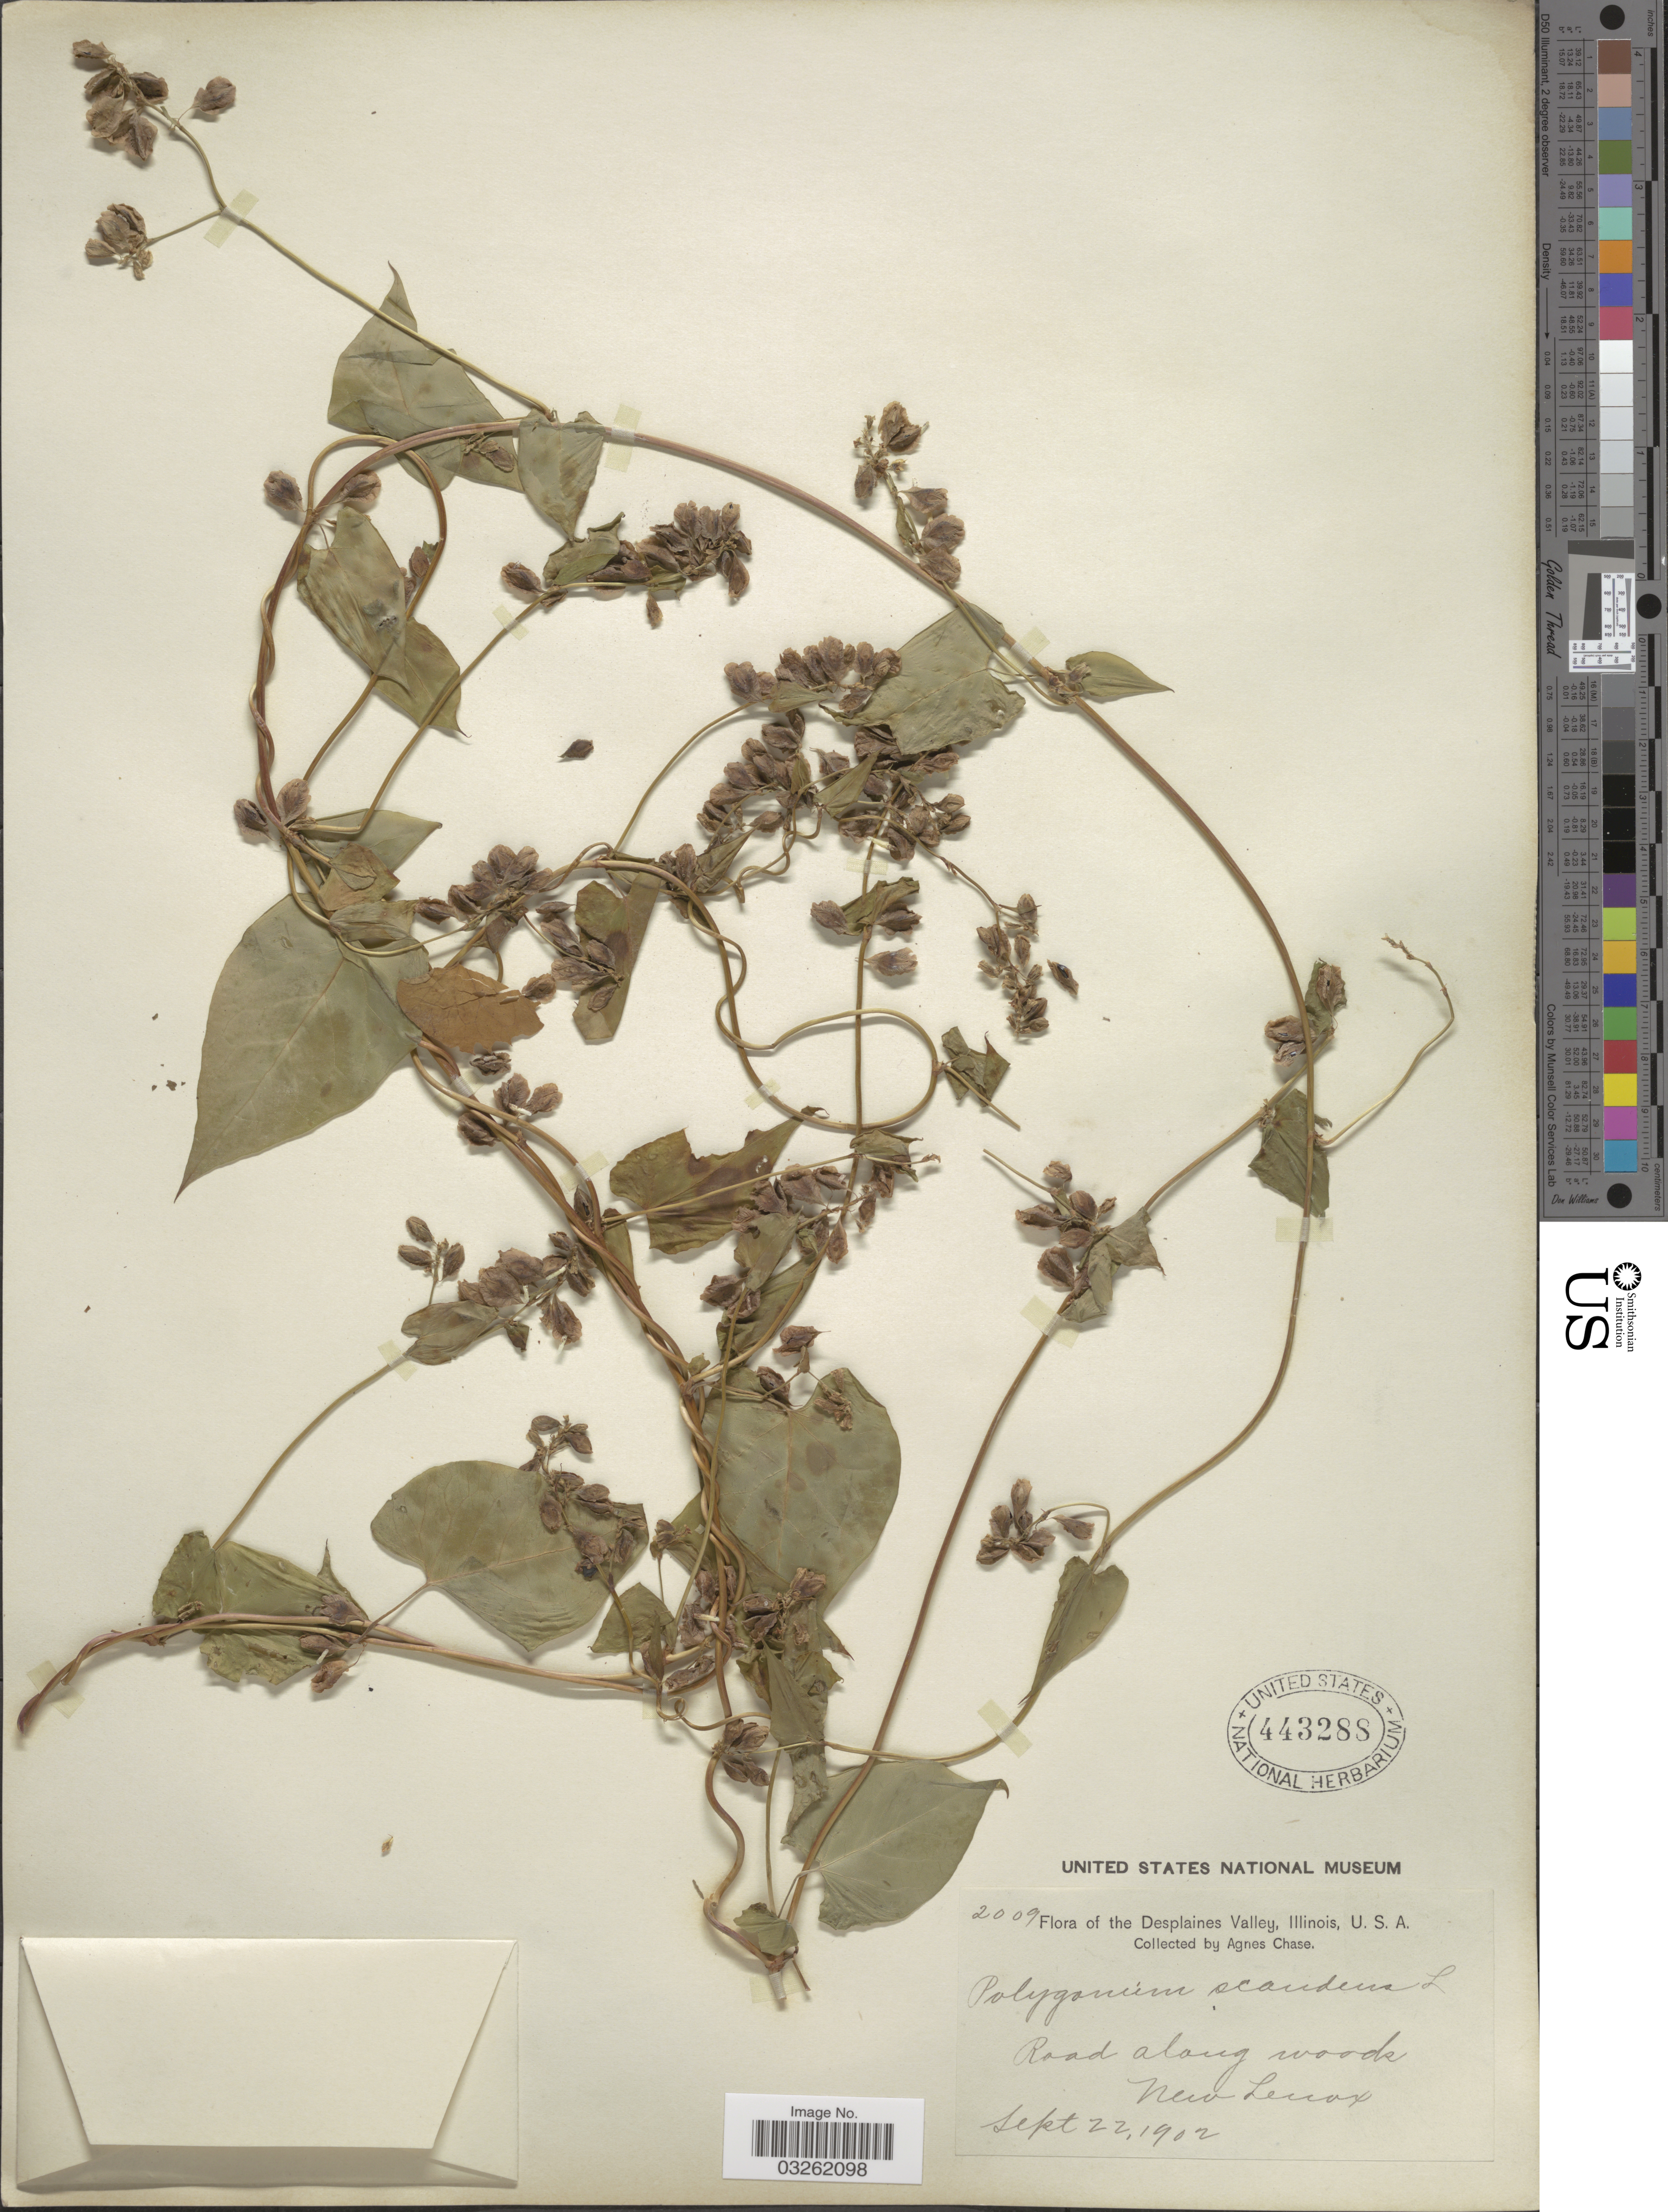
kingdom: Plantae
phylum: Tracheophyta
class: Magnoliopsida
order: Caryophyllales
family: Polygonaceae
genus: Fallopia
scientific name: Fallopia scandens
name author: (L.) Holub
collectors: A. Chase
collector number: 2009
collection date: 1902-09-22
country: United States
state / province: Illinois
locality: Desplaines Valley, U.S.A. New Lenox.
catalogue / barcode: US 443288